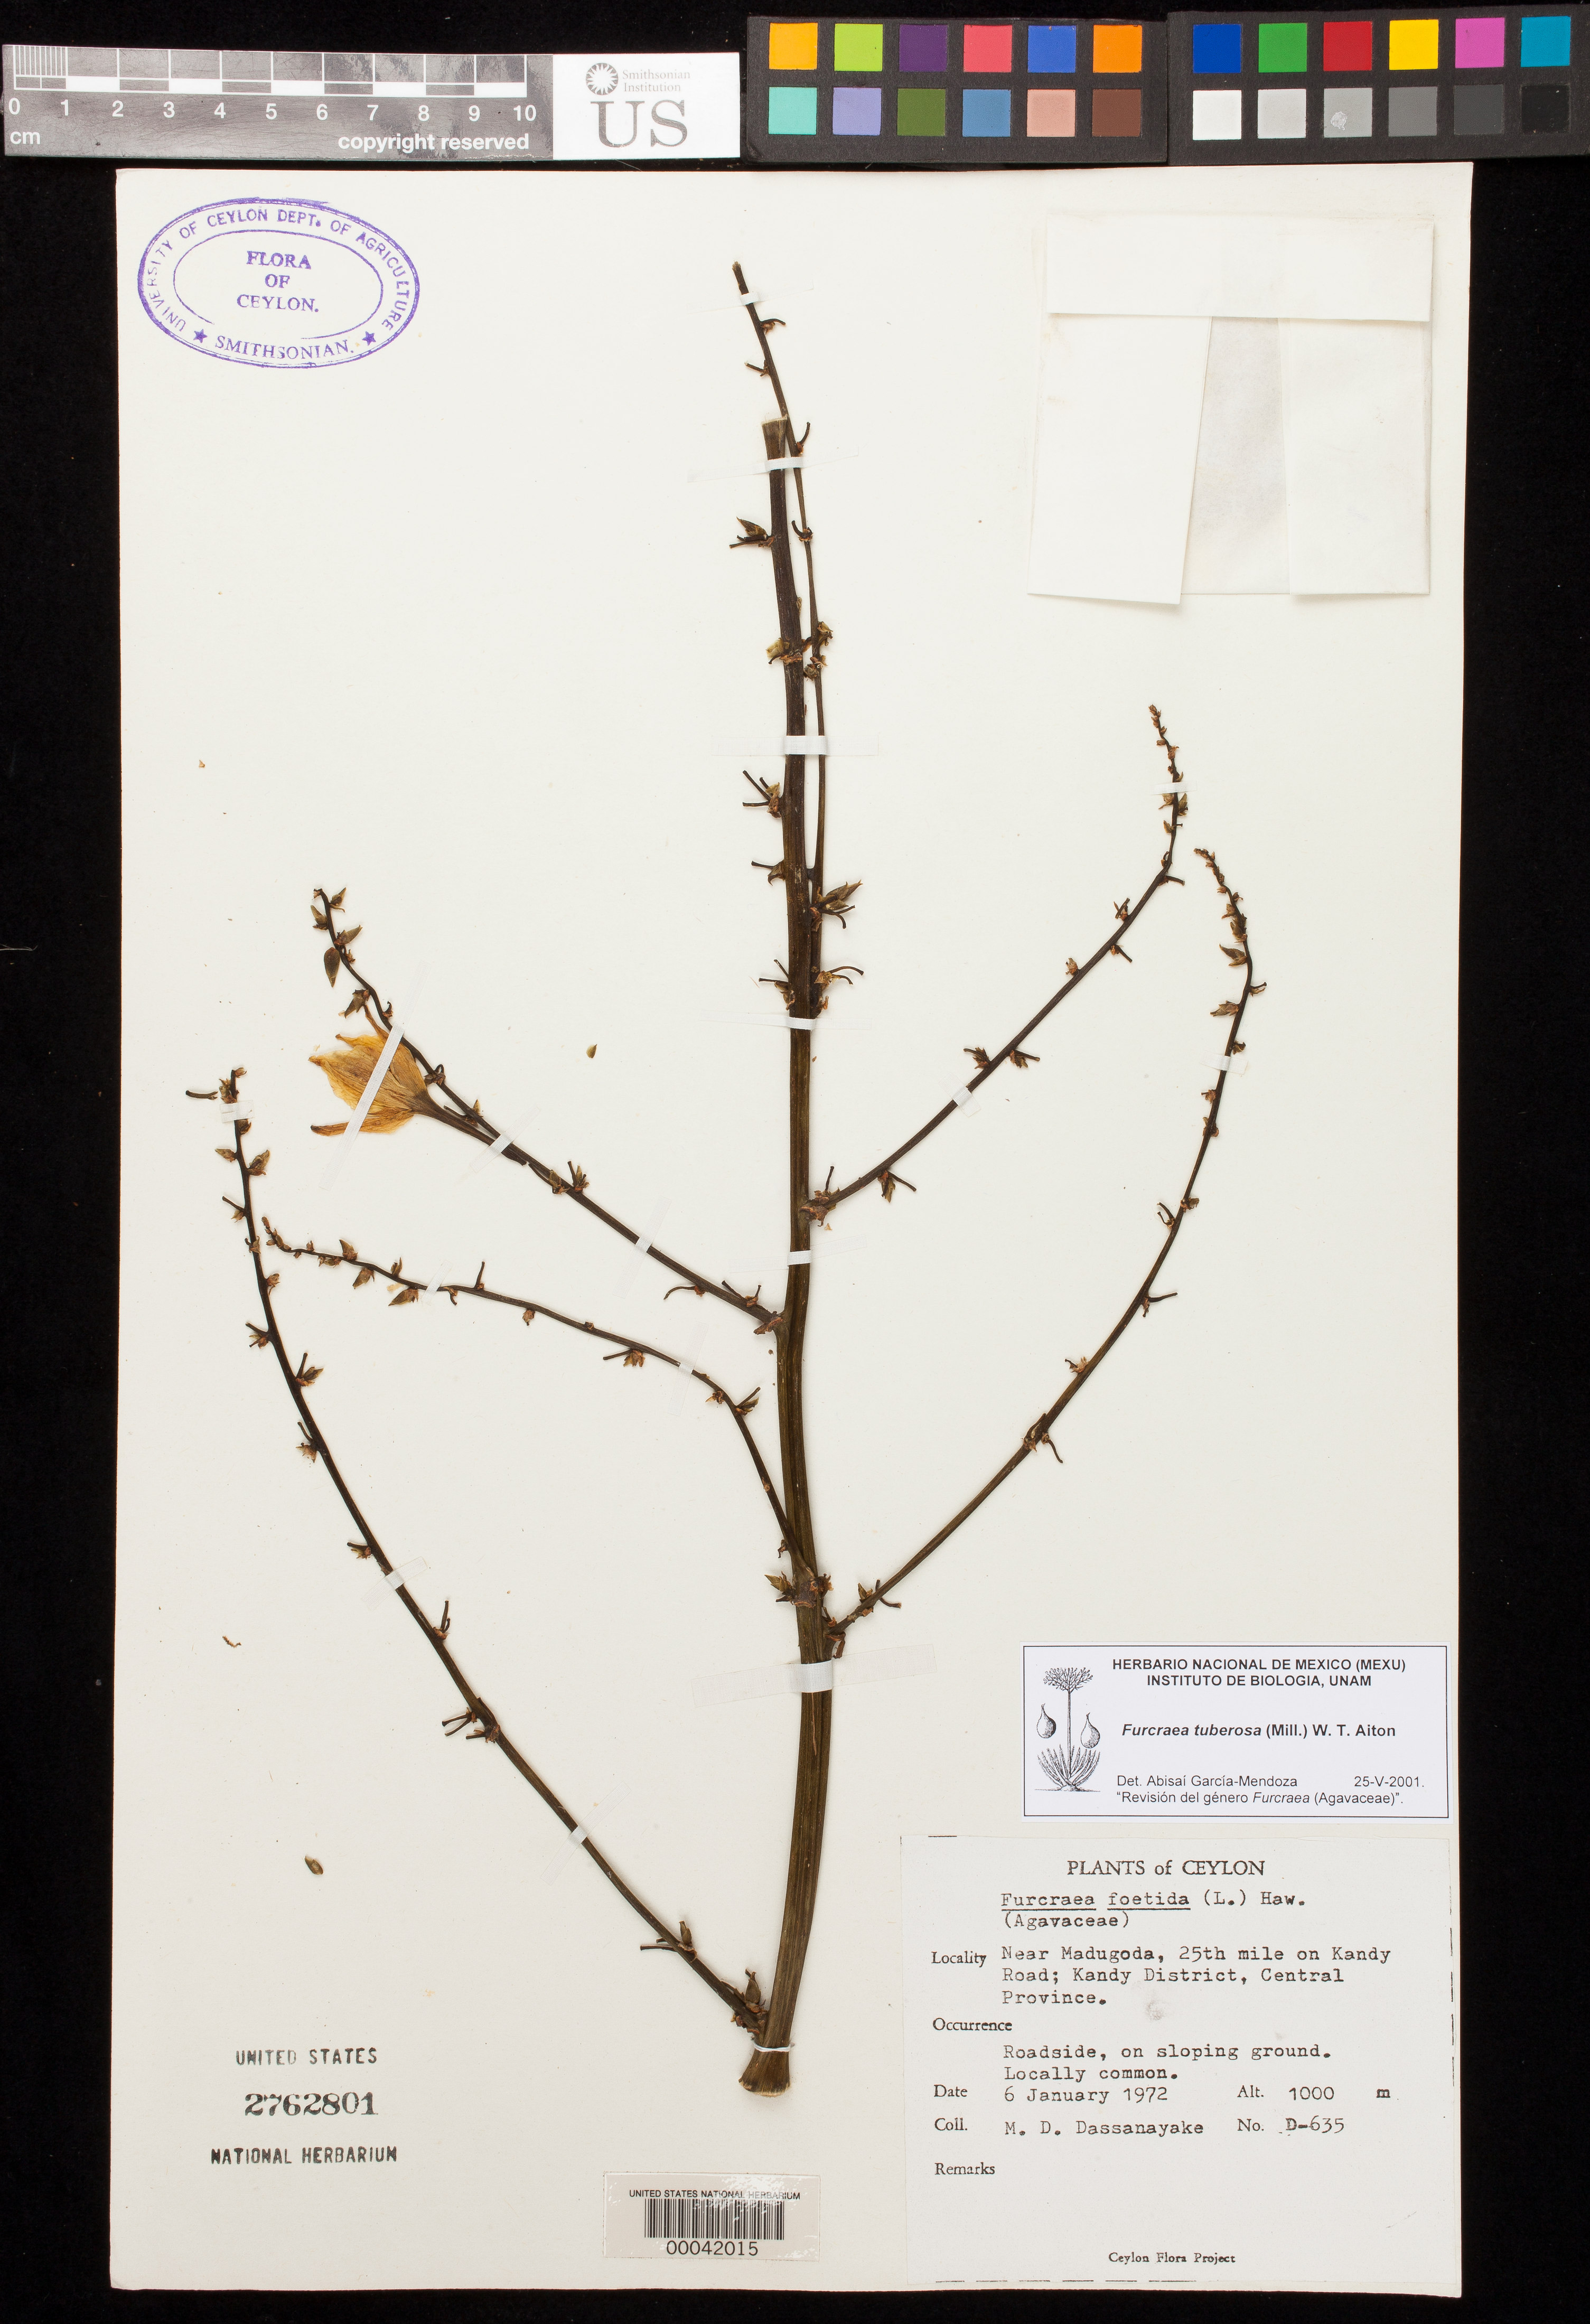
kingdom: Plantae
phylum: Tracheophyta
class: Liliopsida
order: Asparagales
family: Asparagaceae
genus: Furcraea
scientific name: Furcraea tuberosa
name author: (Mill.) W.T. Aiton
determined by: García-Mendoza, A.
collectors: M. Dassanayake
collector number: D-635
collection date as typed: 06 Jan 1972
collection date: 1972-01-06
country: Sri Lanka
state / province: Central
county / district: Kandy Dist.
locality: Near madugoda, 25th mi on kandy road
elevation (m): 1000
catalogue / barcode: US 2762801